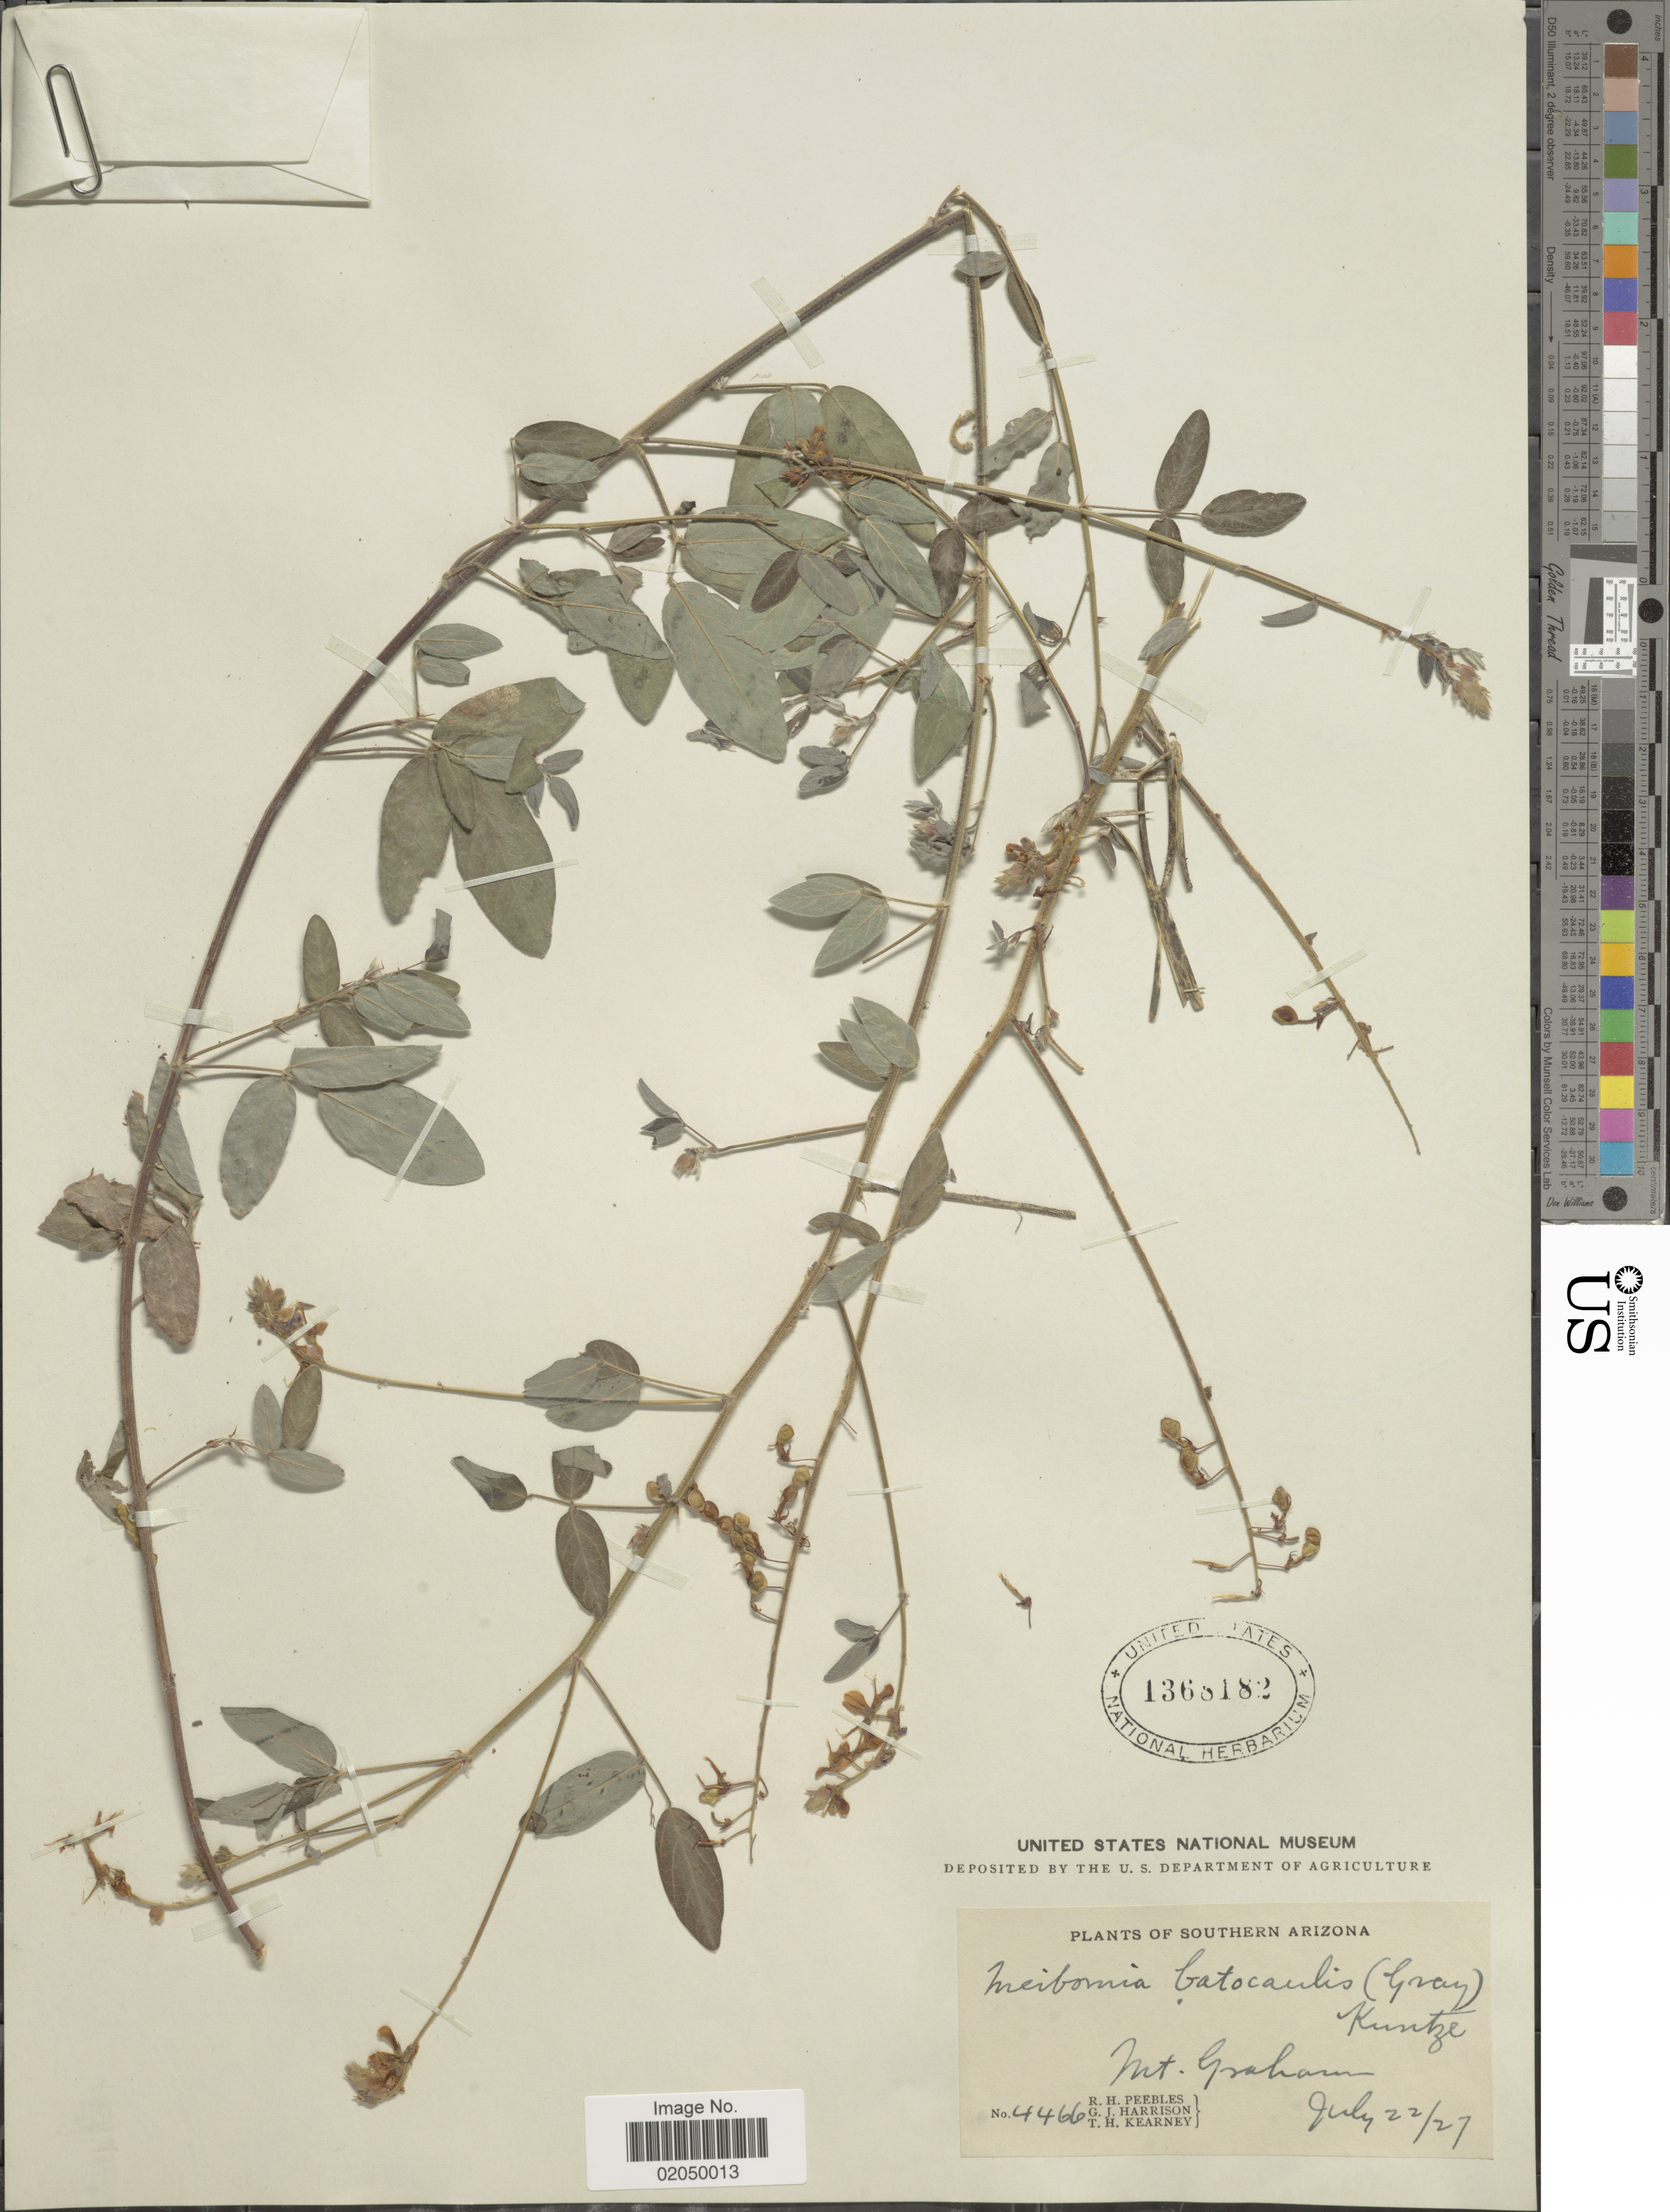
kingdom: Plantae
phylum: Tracheophyta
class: Magnoliopsida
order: Fabales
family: Fabaceae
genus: Desmodium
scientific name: Desmodium batocaulon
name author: A. Gray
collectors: R. H. Peebles, G. J. Harrison & T. H. Kearney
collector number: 4466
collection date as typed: Transcribed d/m/y: 22/7/27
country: United States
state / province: Arizona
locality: Southern Arizona. Mt. Graham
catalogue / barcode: US 1368182